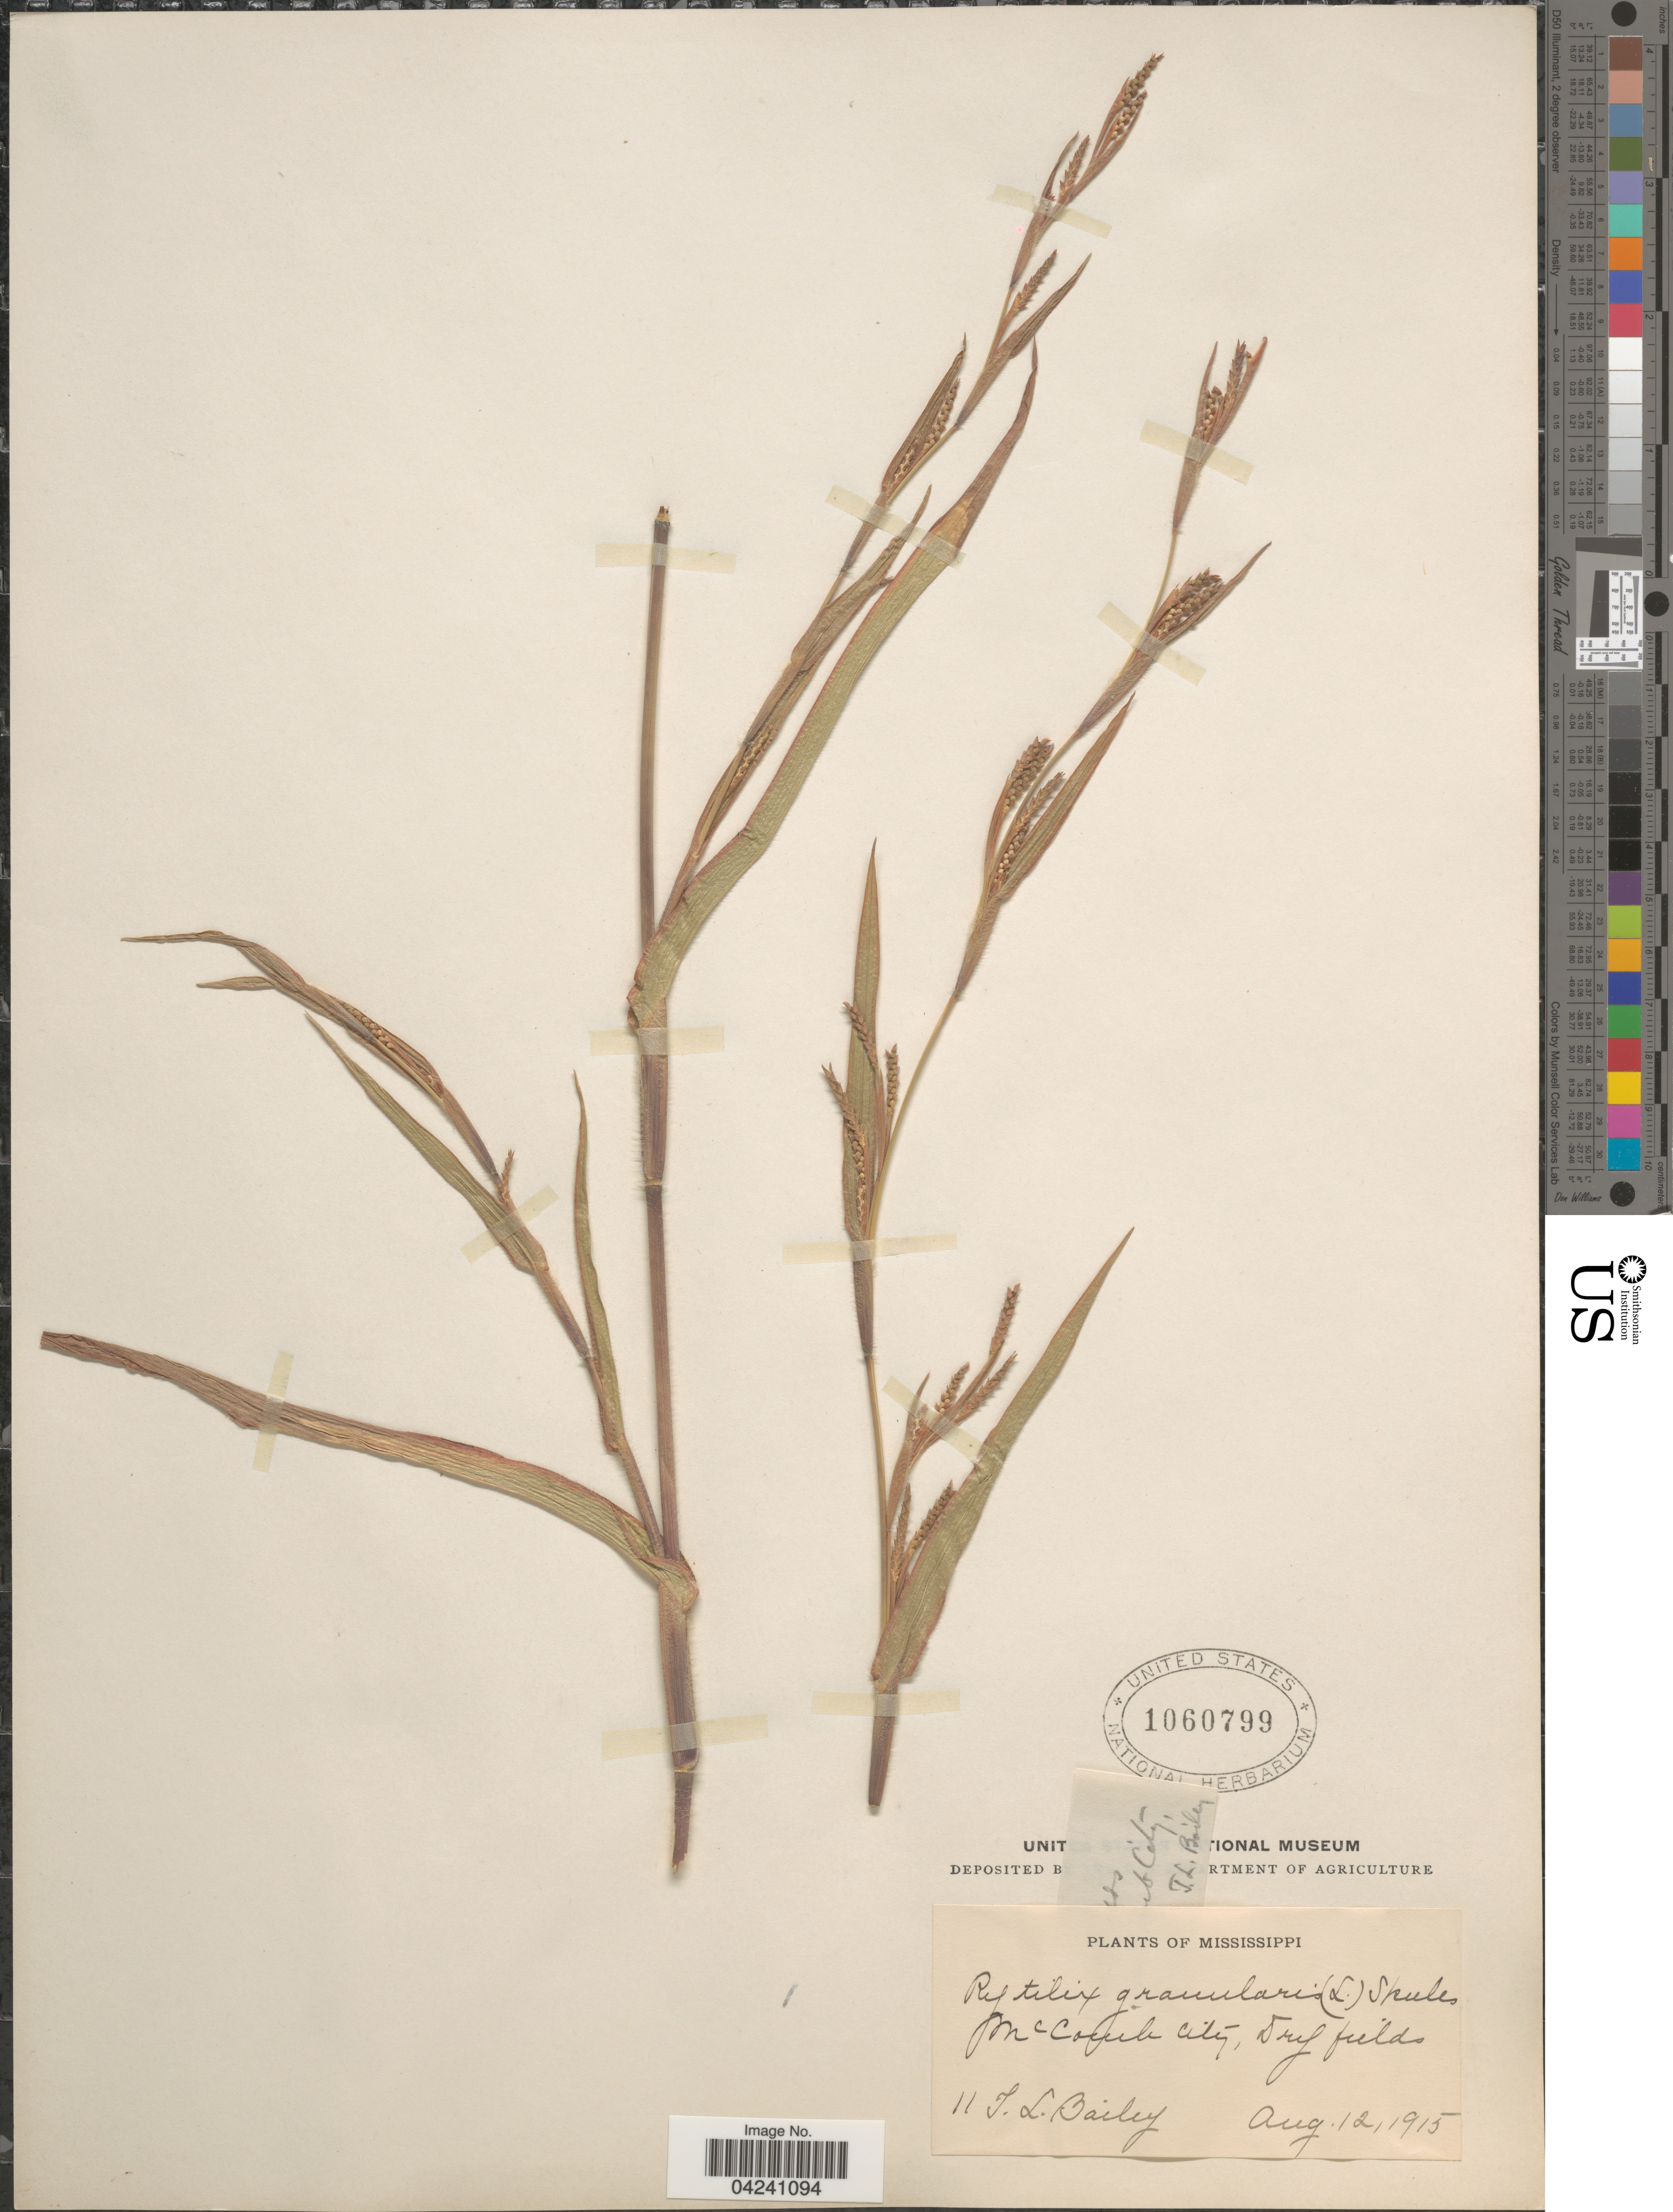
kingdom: Plantae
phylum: Tracheophyta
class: Liliopsida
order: Poales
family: Poaceae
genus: Hackelochloa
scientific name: Hackelochloa granularis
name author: (L.) Kuntze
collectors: T. L. Bailey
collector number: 11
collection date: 1915-08-12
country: United States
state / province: Mississippi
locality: McComb city, Dry fields.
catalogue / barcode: US 1060799